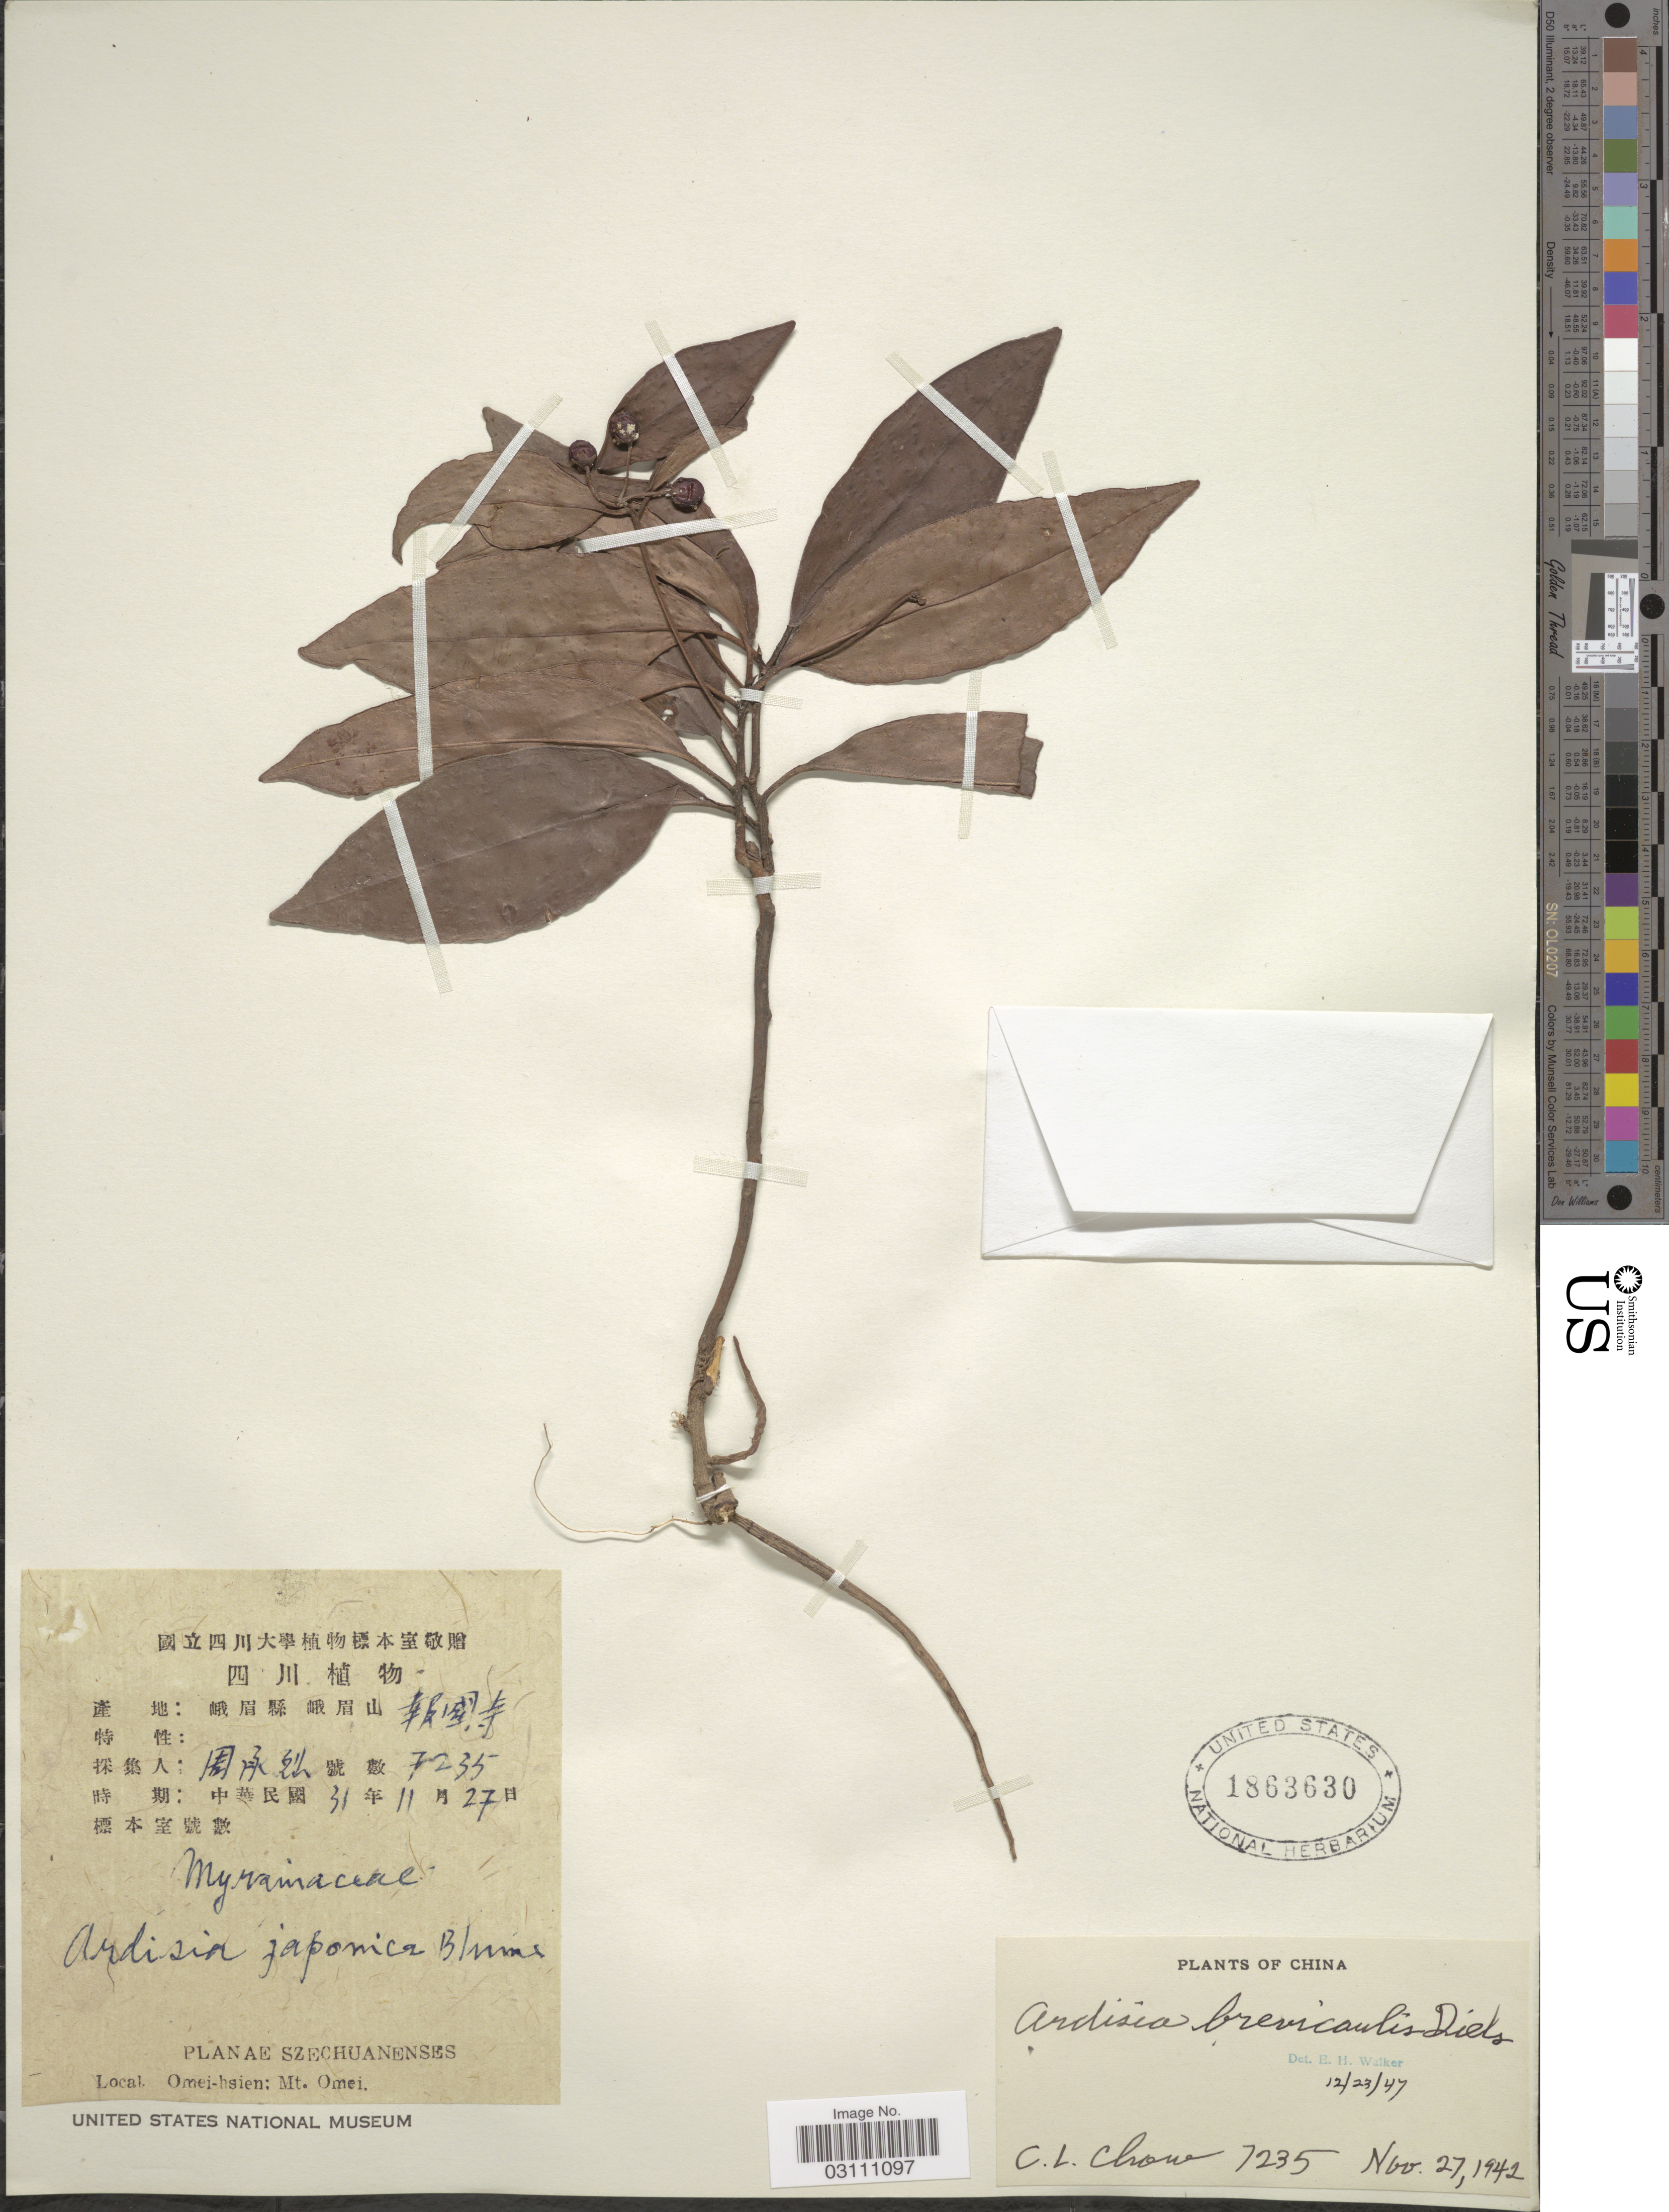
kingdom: Plantae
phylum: Tracheophyta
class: Magnoliopsida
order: Ericales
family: Primulaceae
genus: Ardisia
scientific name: Ardisia brevicaulis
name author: Diels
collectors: C. Chow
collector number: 7235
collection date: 1942-11-27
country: China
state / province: Sichuan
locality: Szechuanenses. Omei-hsien: Mt. Omei.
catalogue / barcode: US 1863630